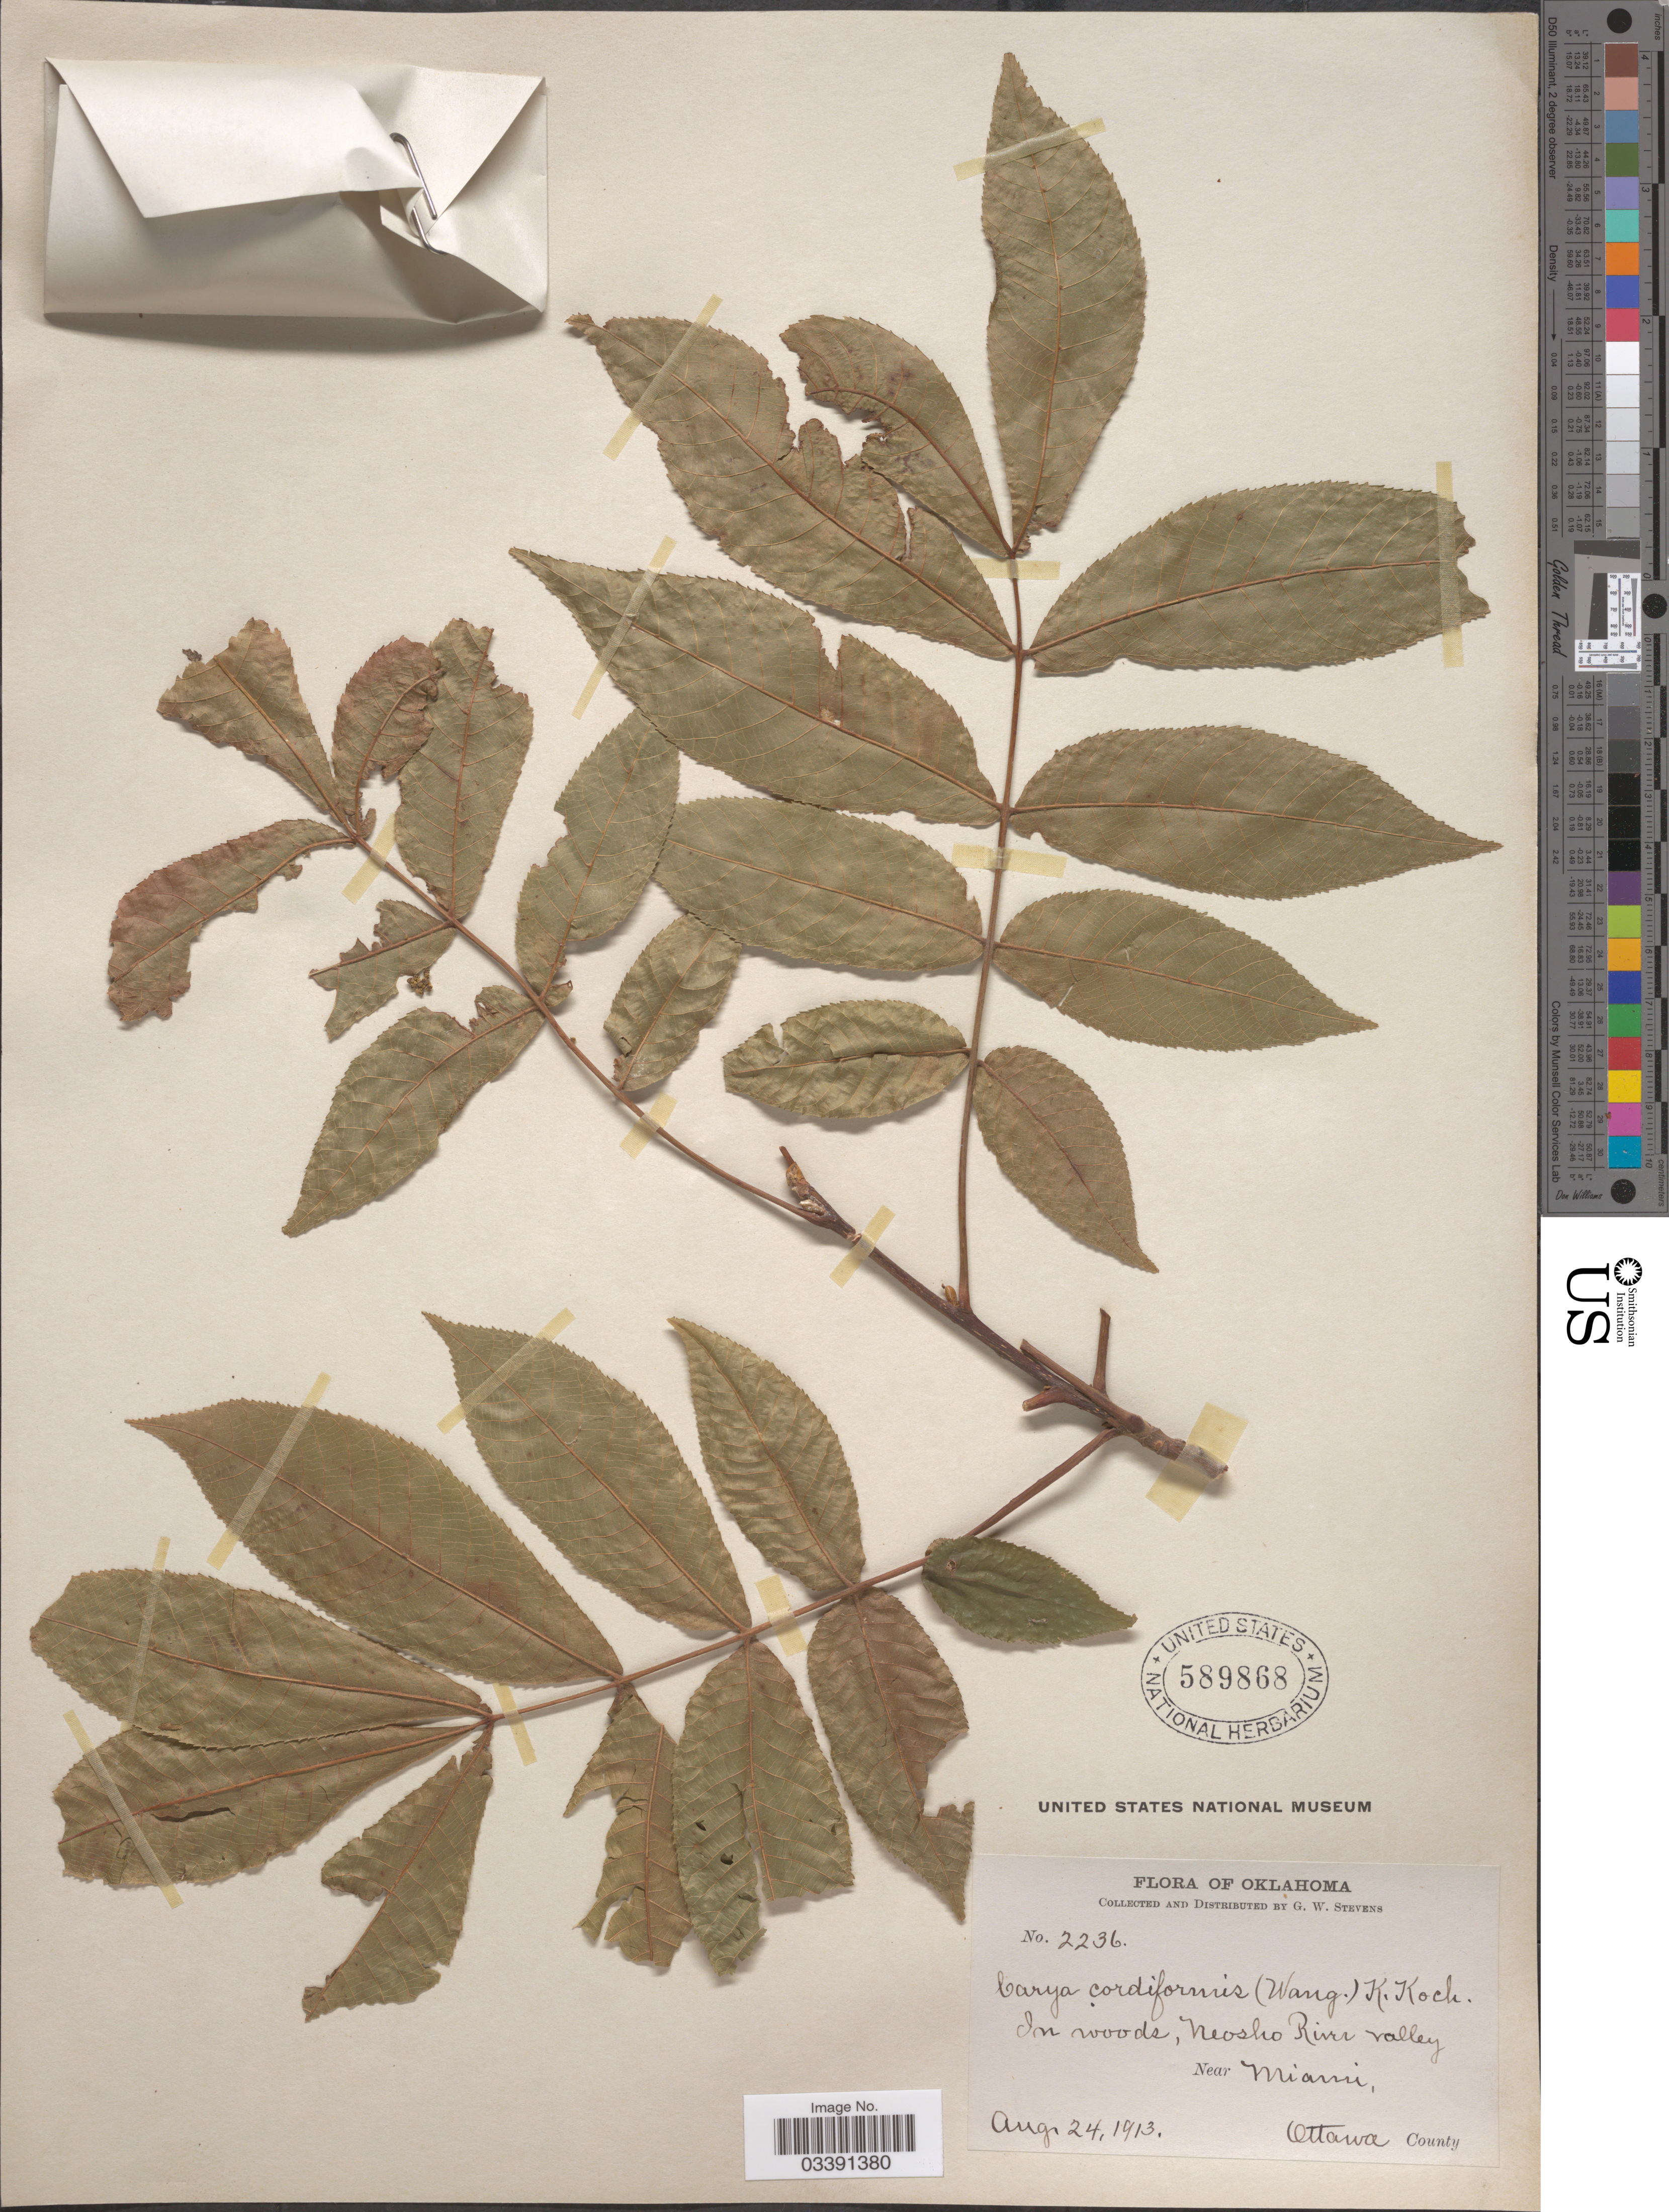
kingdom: Plantae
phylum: Tracheophyta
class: Magnoliopsida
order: Fagales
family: Juglandaceae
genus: Carya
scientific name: Carya cordiformis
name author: (Wangenh.) K. Koch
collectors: G. W. Stevens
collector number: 2236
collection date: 1913-08-24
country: United States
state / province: Oklahoma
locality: In woods, Neosho River valley. Near Miami, Ottawa County.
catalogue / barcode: US 589868